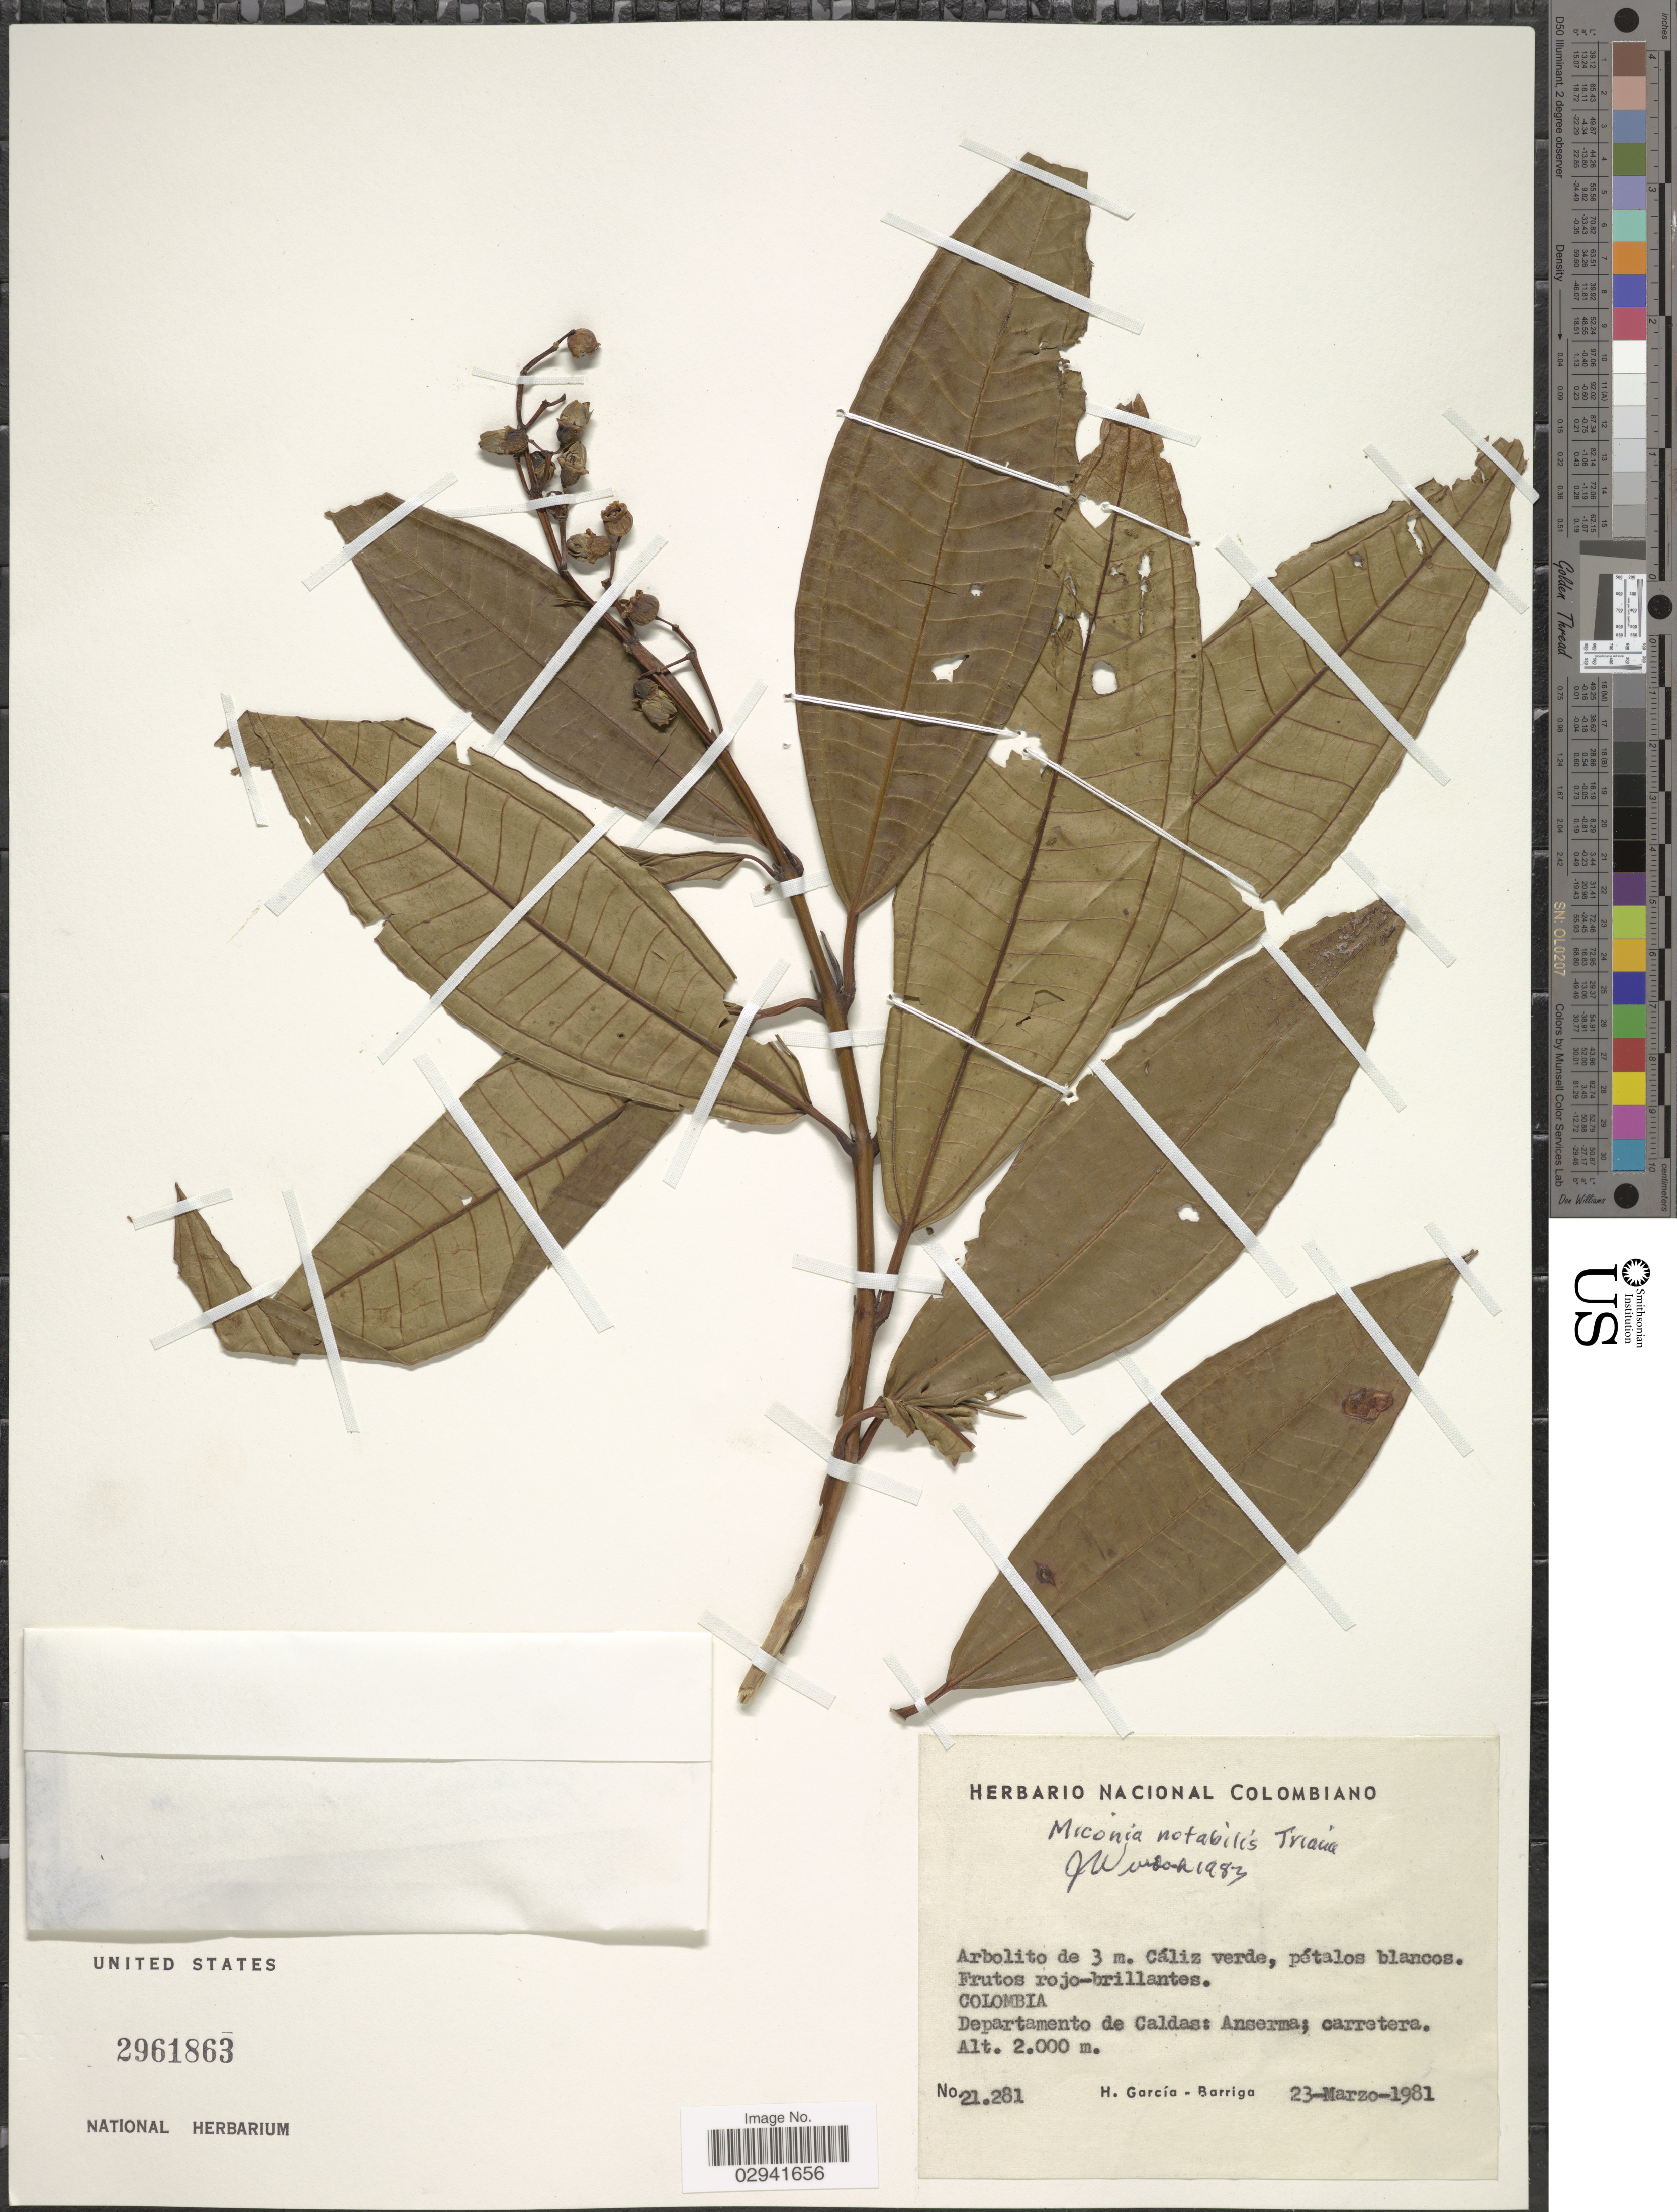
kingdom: Plantae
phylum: Tracheophyta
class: Magnoliopsida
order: Myrtales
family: Melastomataceae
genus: Miconia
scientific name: Miconia notabilis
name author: Triana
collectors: H. García Barriga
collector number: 21281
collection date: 1981-03-23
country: Colombia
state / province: Caldas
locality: Departamento de Caldas: Anserma; carretera.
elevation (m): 2000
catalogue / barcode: US 2961863